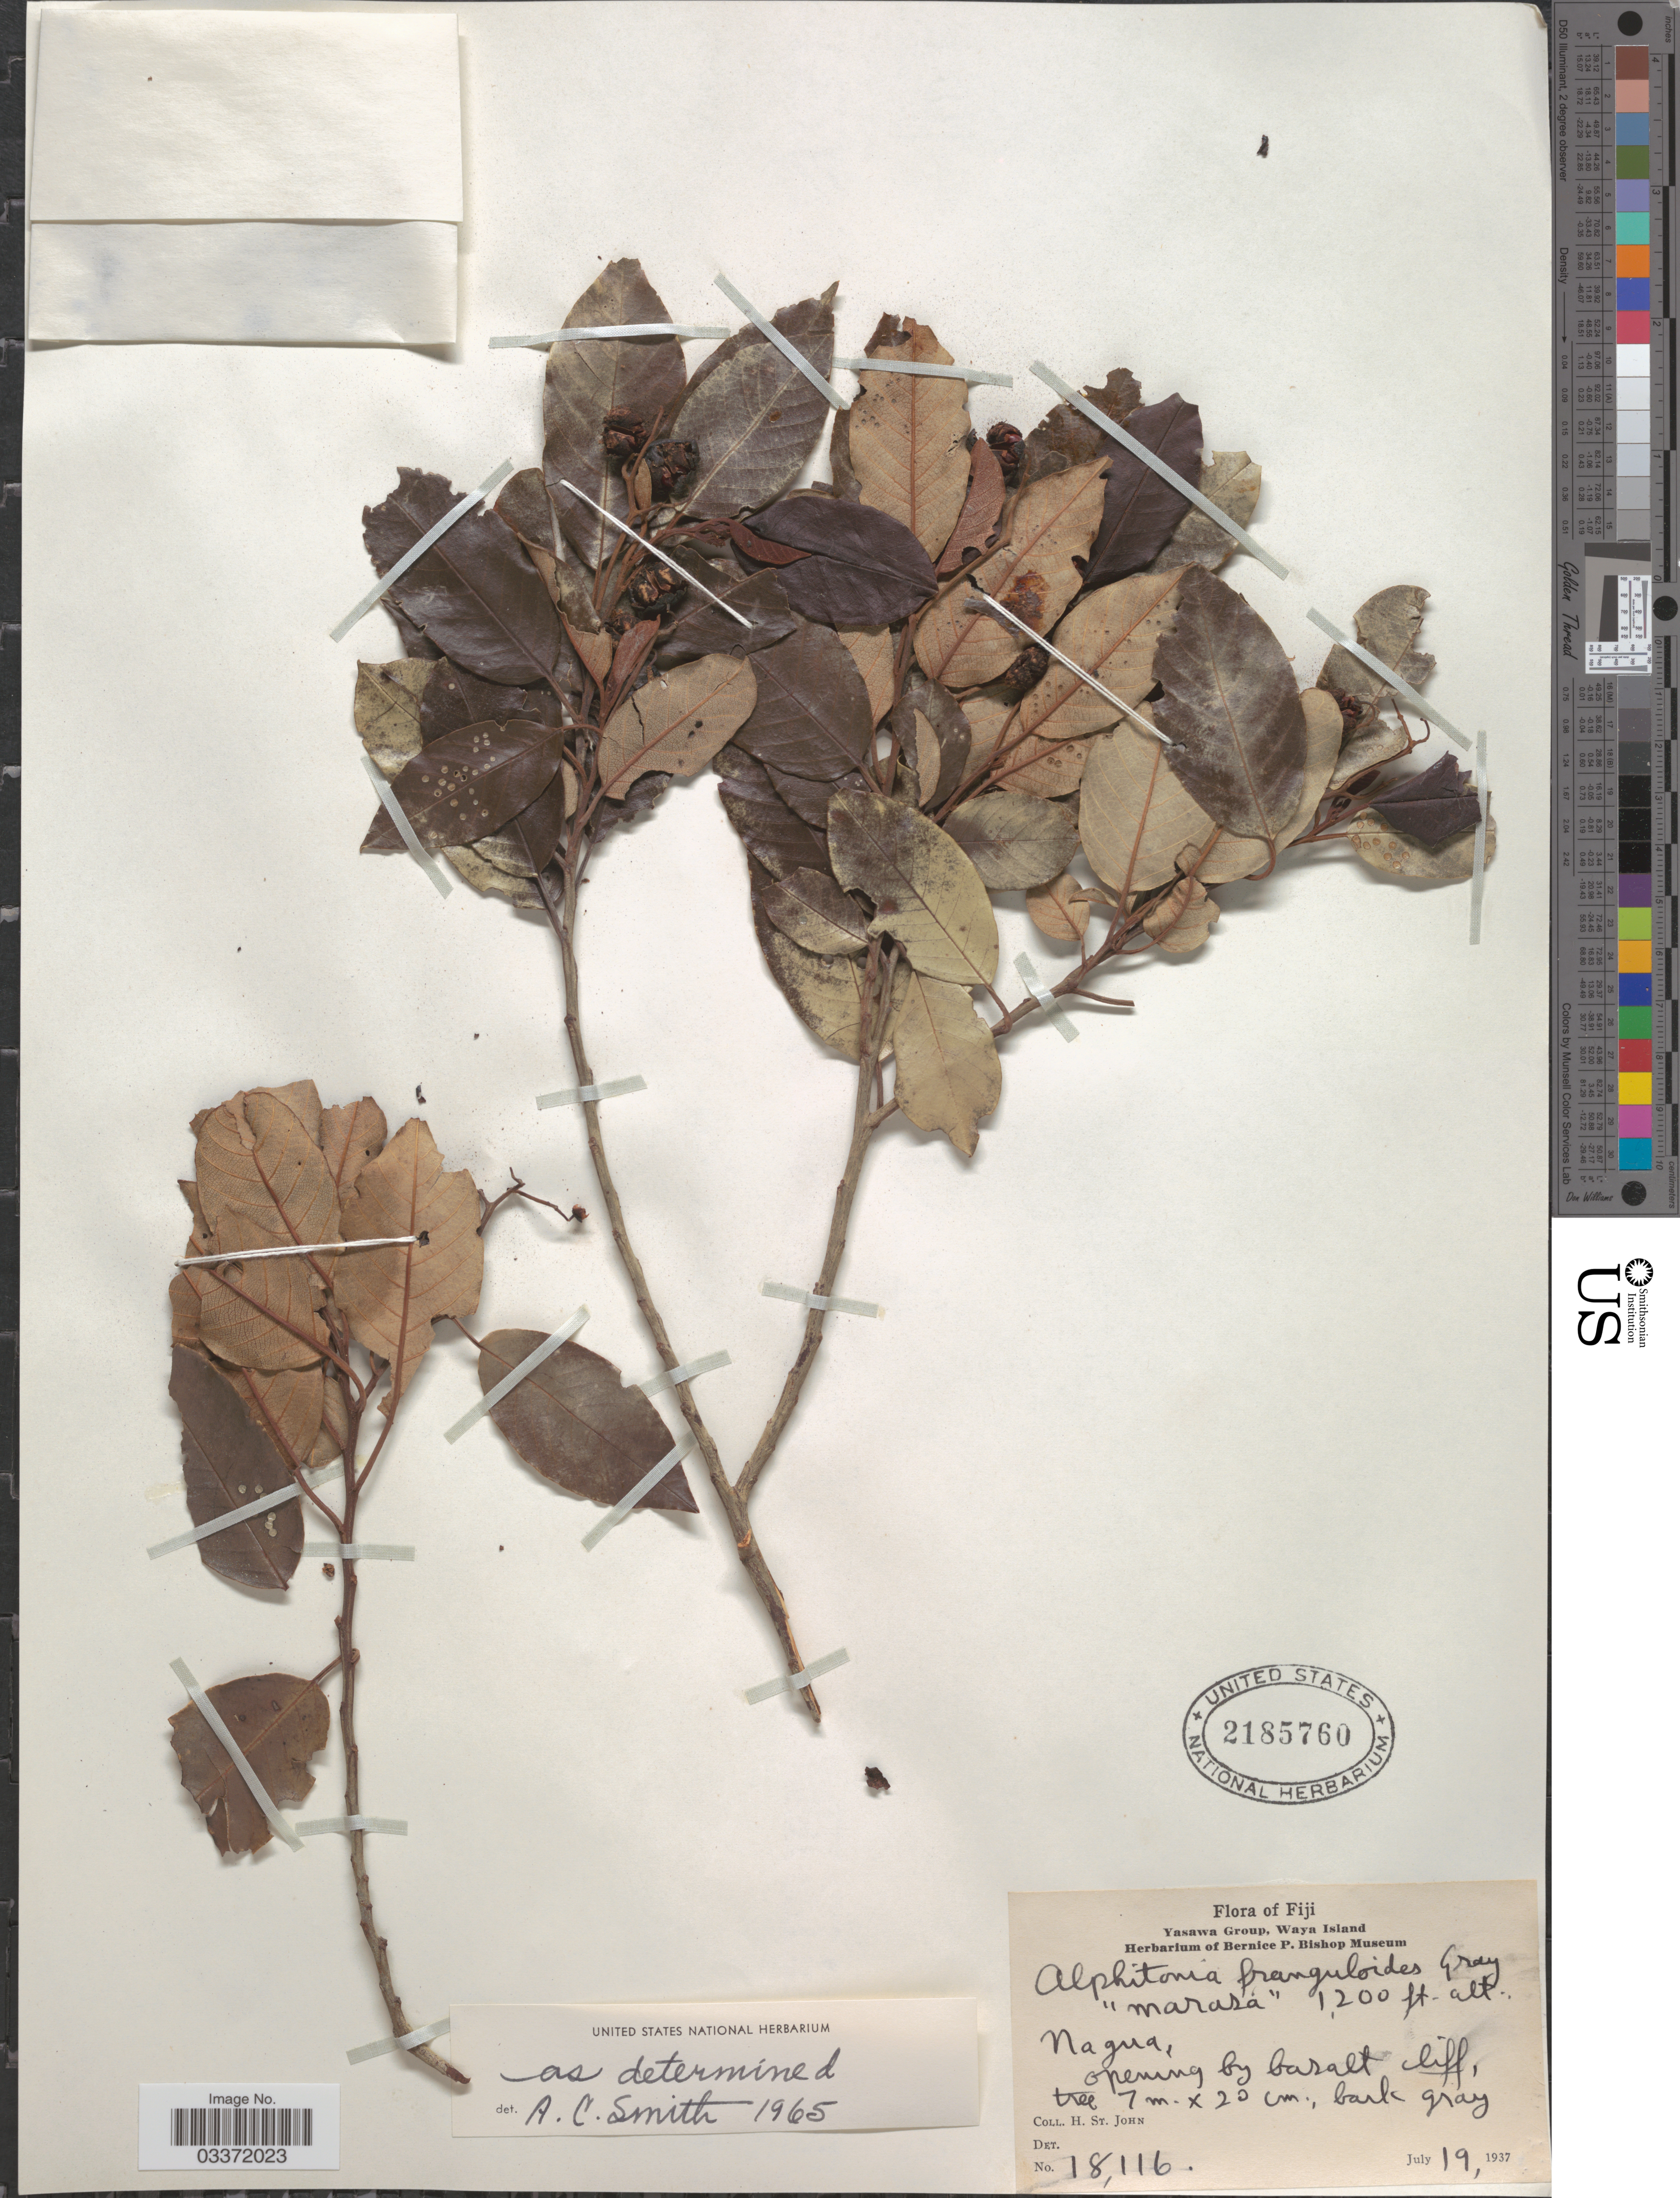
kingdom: Plantae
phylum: Tracheophyta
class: Magnoliopsida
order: Rosales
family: Rhamnaceae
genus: Alphitonia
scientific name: Alphitonia franguloides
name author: A. Gray in Wilkes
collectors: H. St. John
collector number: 18116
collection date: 1937-07-19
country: Fiji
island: Waya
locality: Yasawa Group, Waya Island. Nagua.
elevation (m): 366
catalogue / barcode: US 2185760